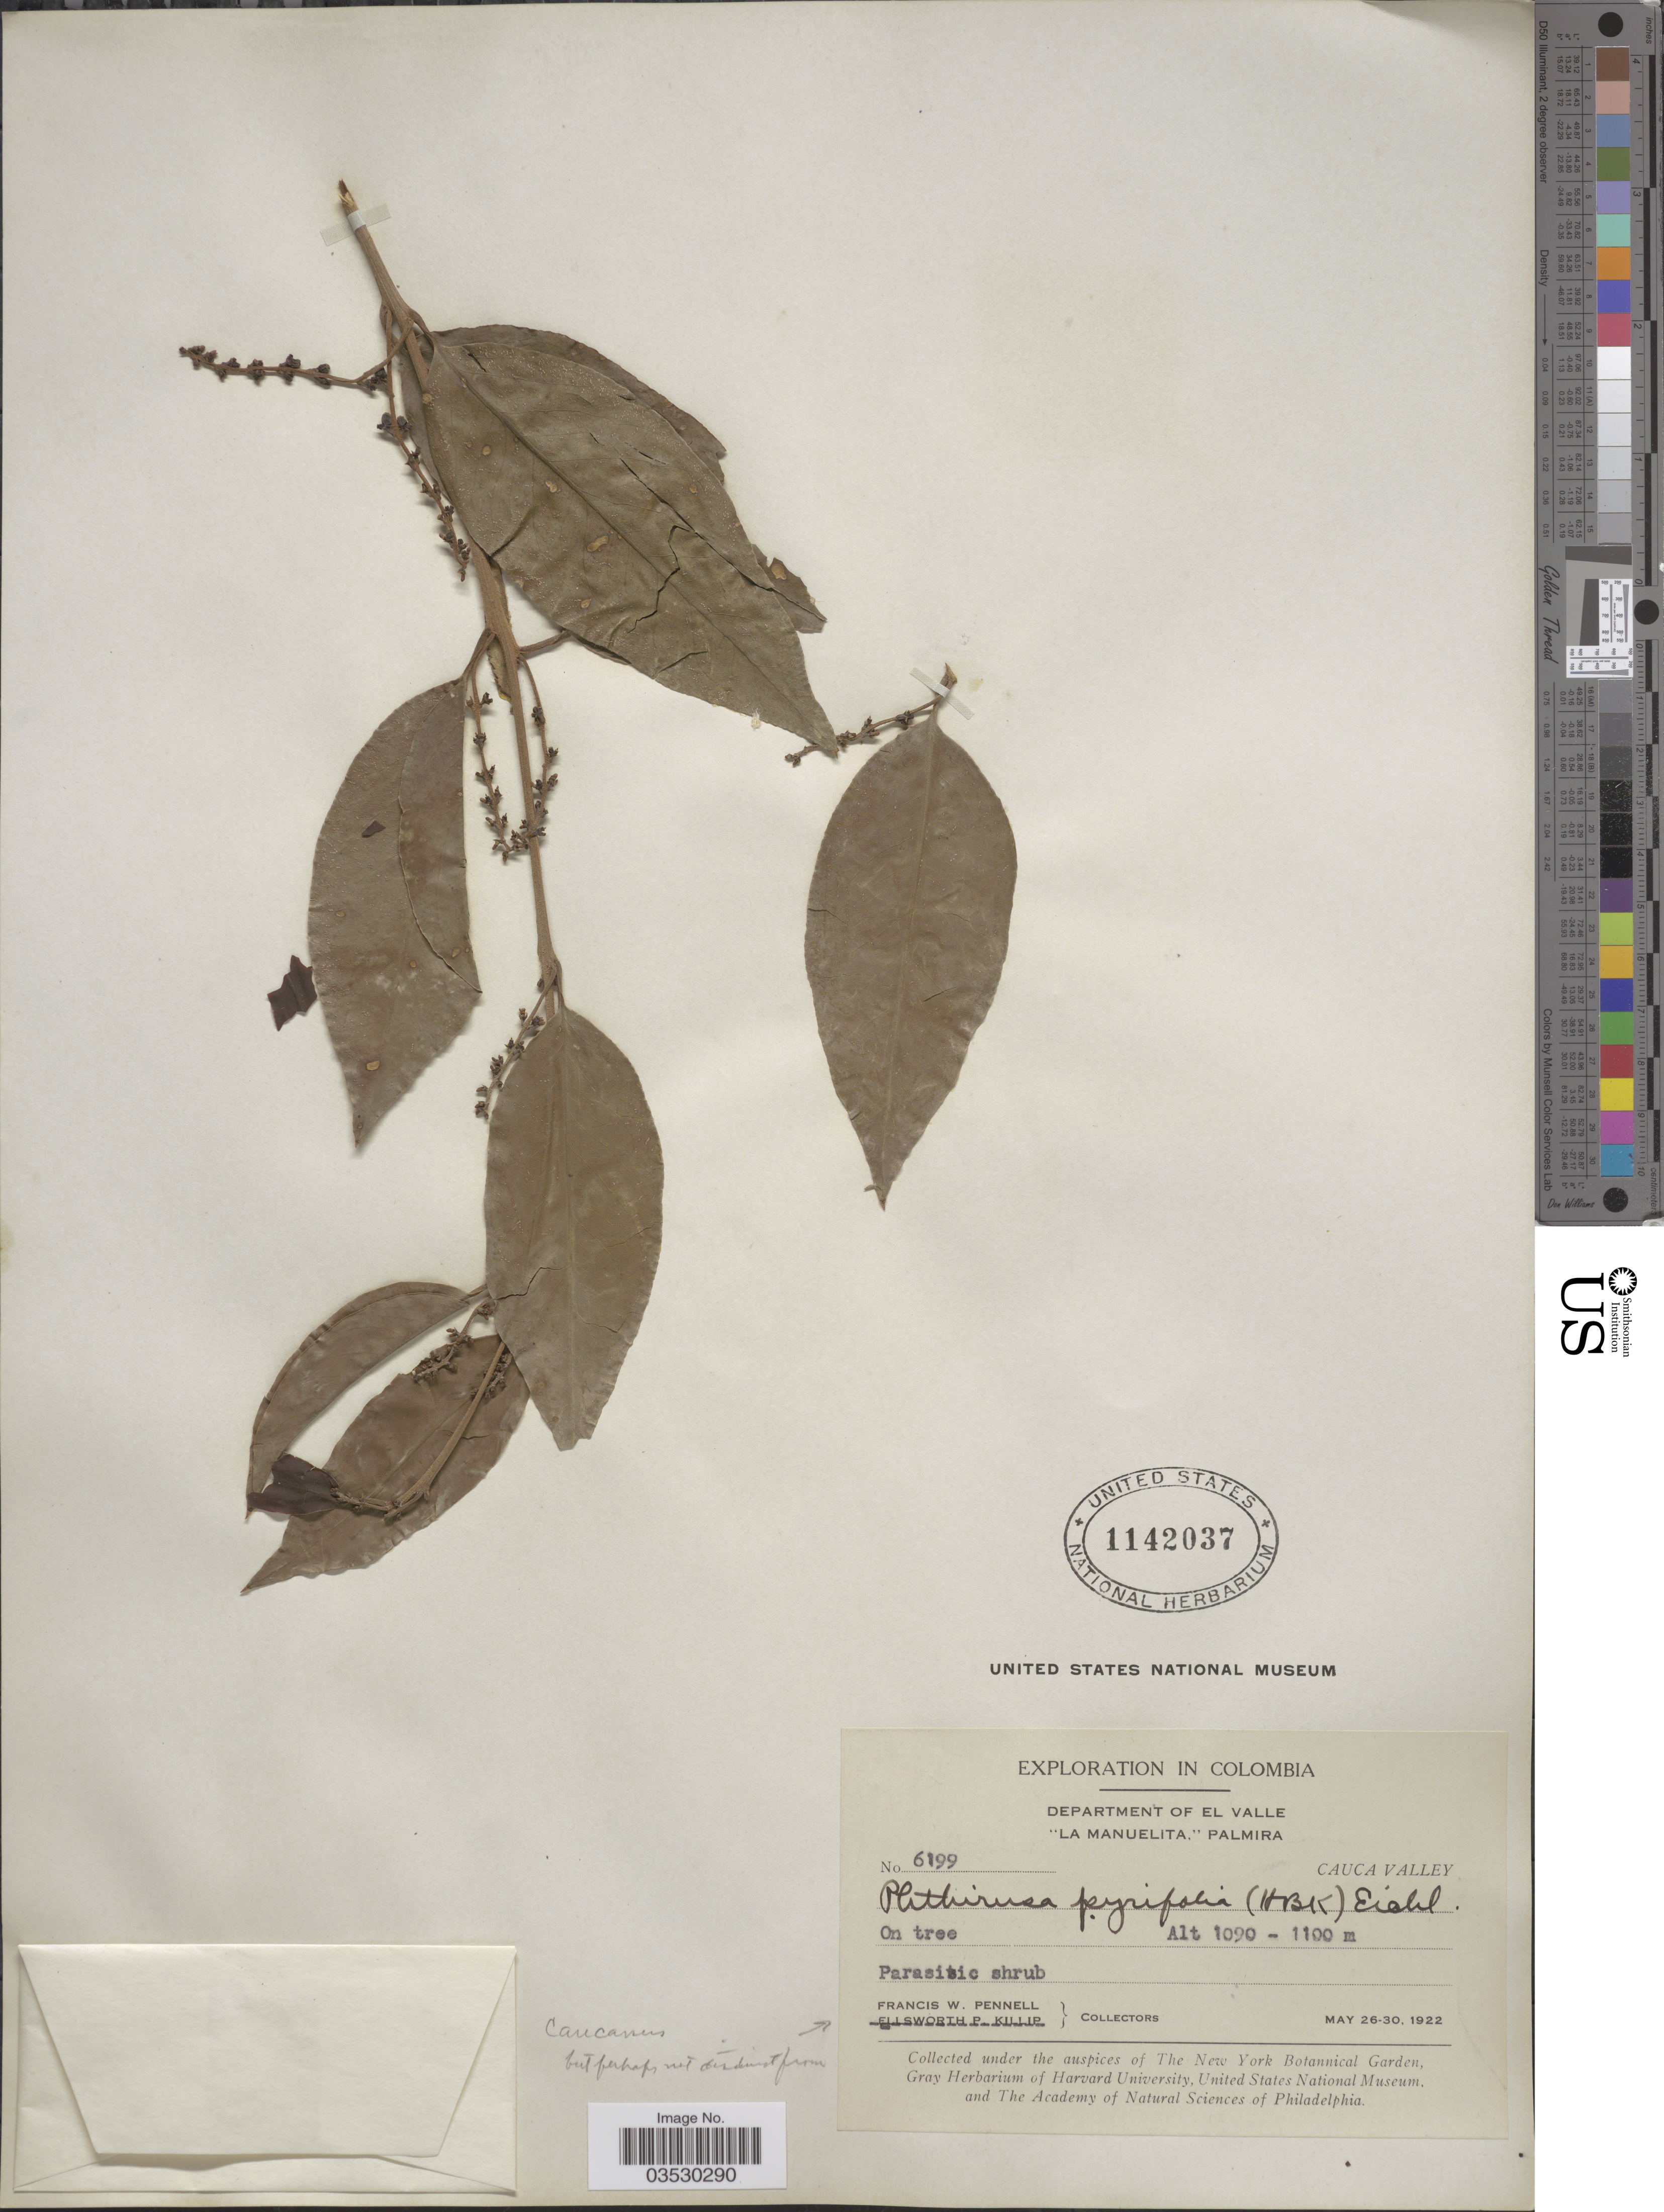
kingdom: Plantae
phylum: Tracheophyta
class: Magnoliopsida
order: Santalales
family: Loranthaceae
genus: Struthanthus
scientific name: Struthanthus caucanus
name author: Eichler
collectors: F. W. Pennell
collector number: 6199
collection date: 1922-05-26/1922-05-30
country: Colombia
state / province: Valle del Cauca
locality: Department of El Valle. "La Manuelita." Palmira. Cauca Valley.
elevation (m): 1090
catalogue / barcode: US 1142037